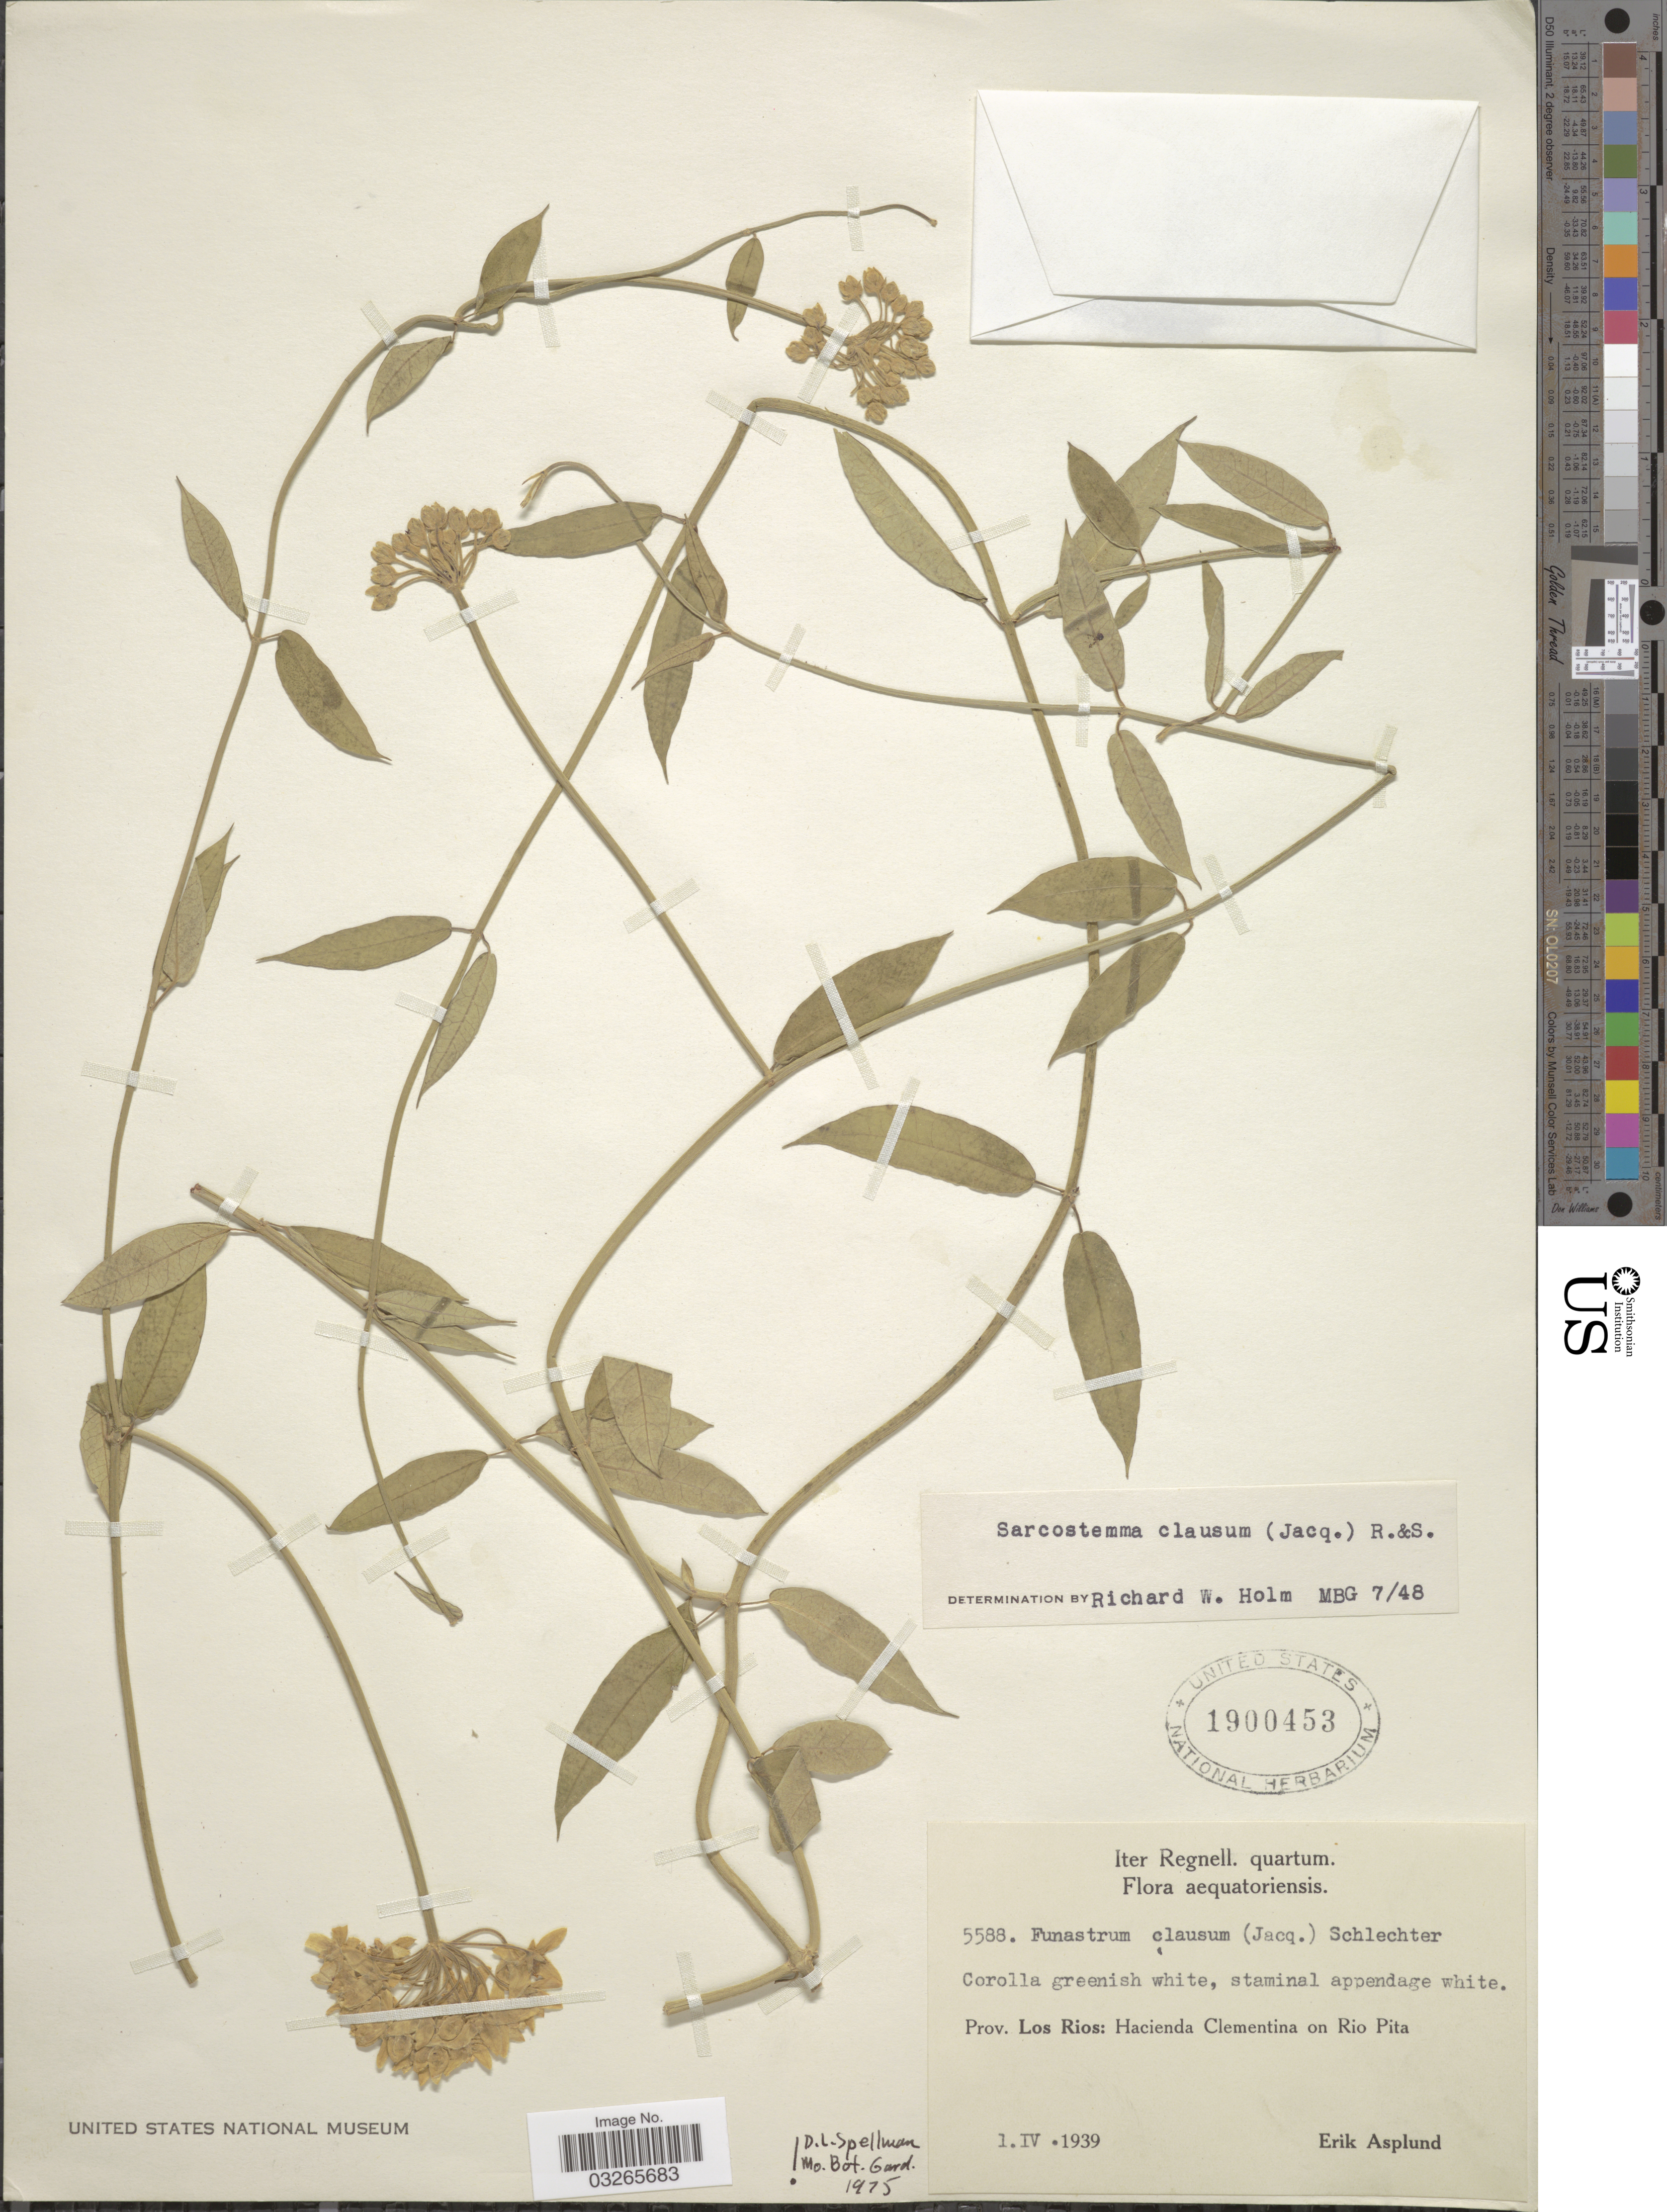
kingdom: Plantae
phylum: Tracheophyta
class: Magnoliopsida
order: Gentianales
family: Apocynaceae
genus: Sarcostemma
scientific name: Sarcostemma clausum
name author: (Jacq.) Schult.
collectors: E. Asplund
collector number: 5588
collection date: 1939-04-01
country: Ecuador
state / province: Los Ríos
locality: Prov. Los Rios: Hacienda Clementina on Rio Pita.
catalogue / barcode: US 1900453